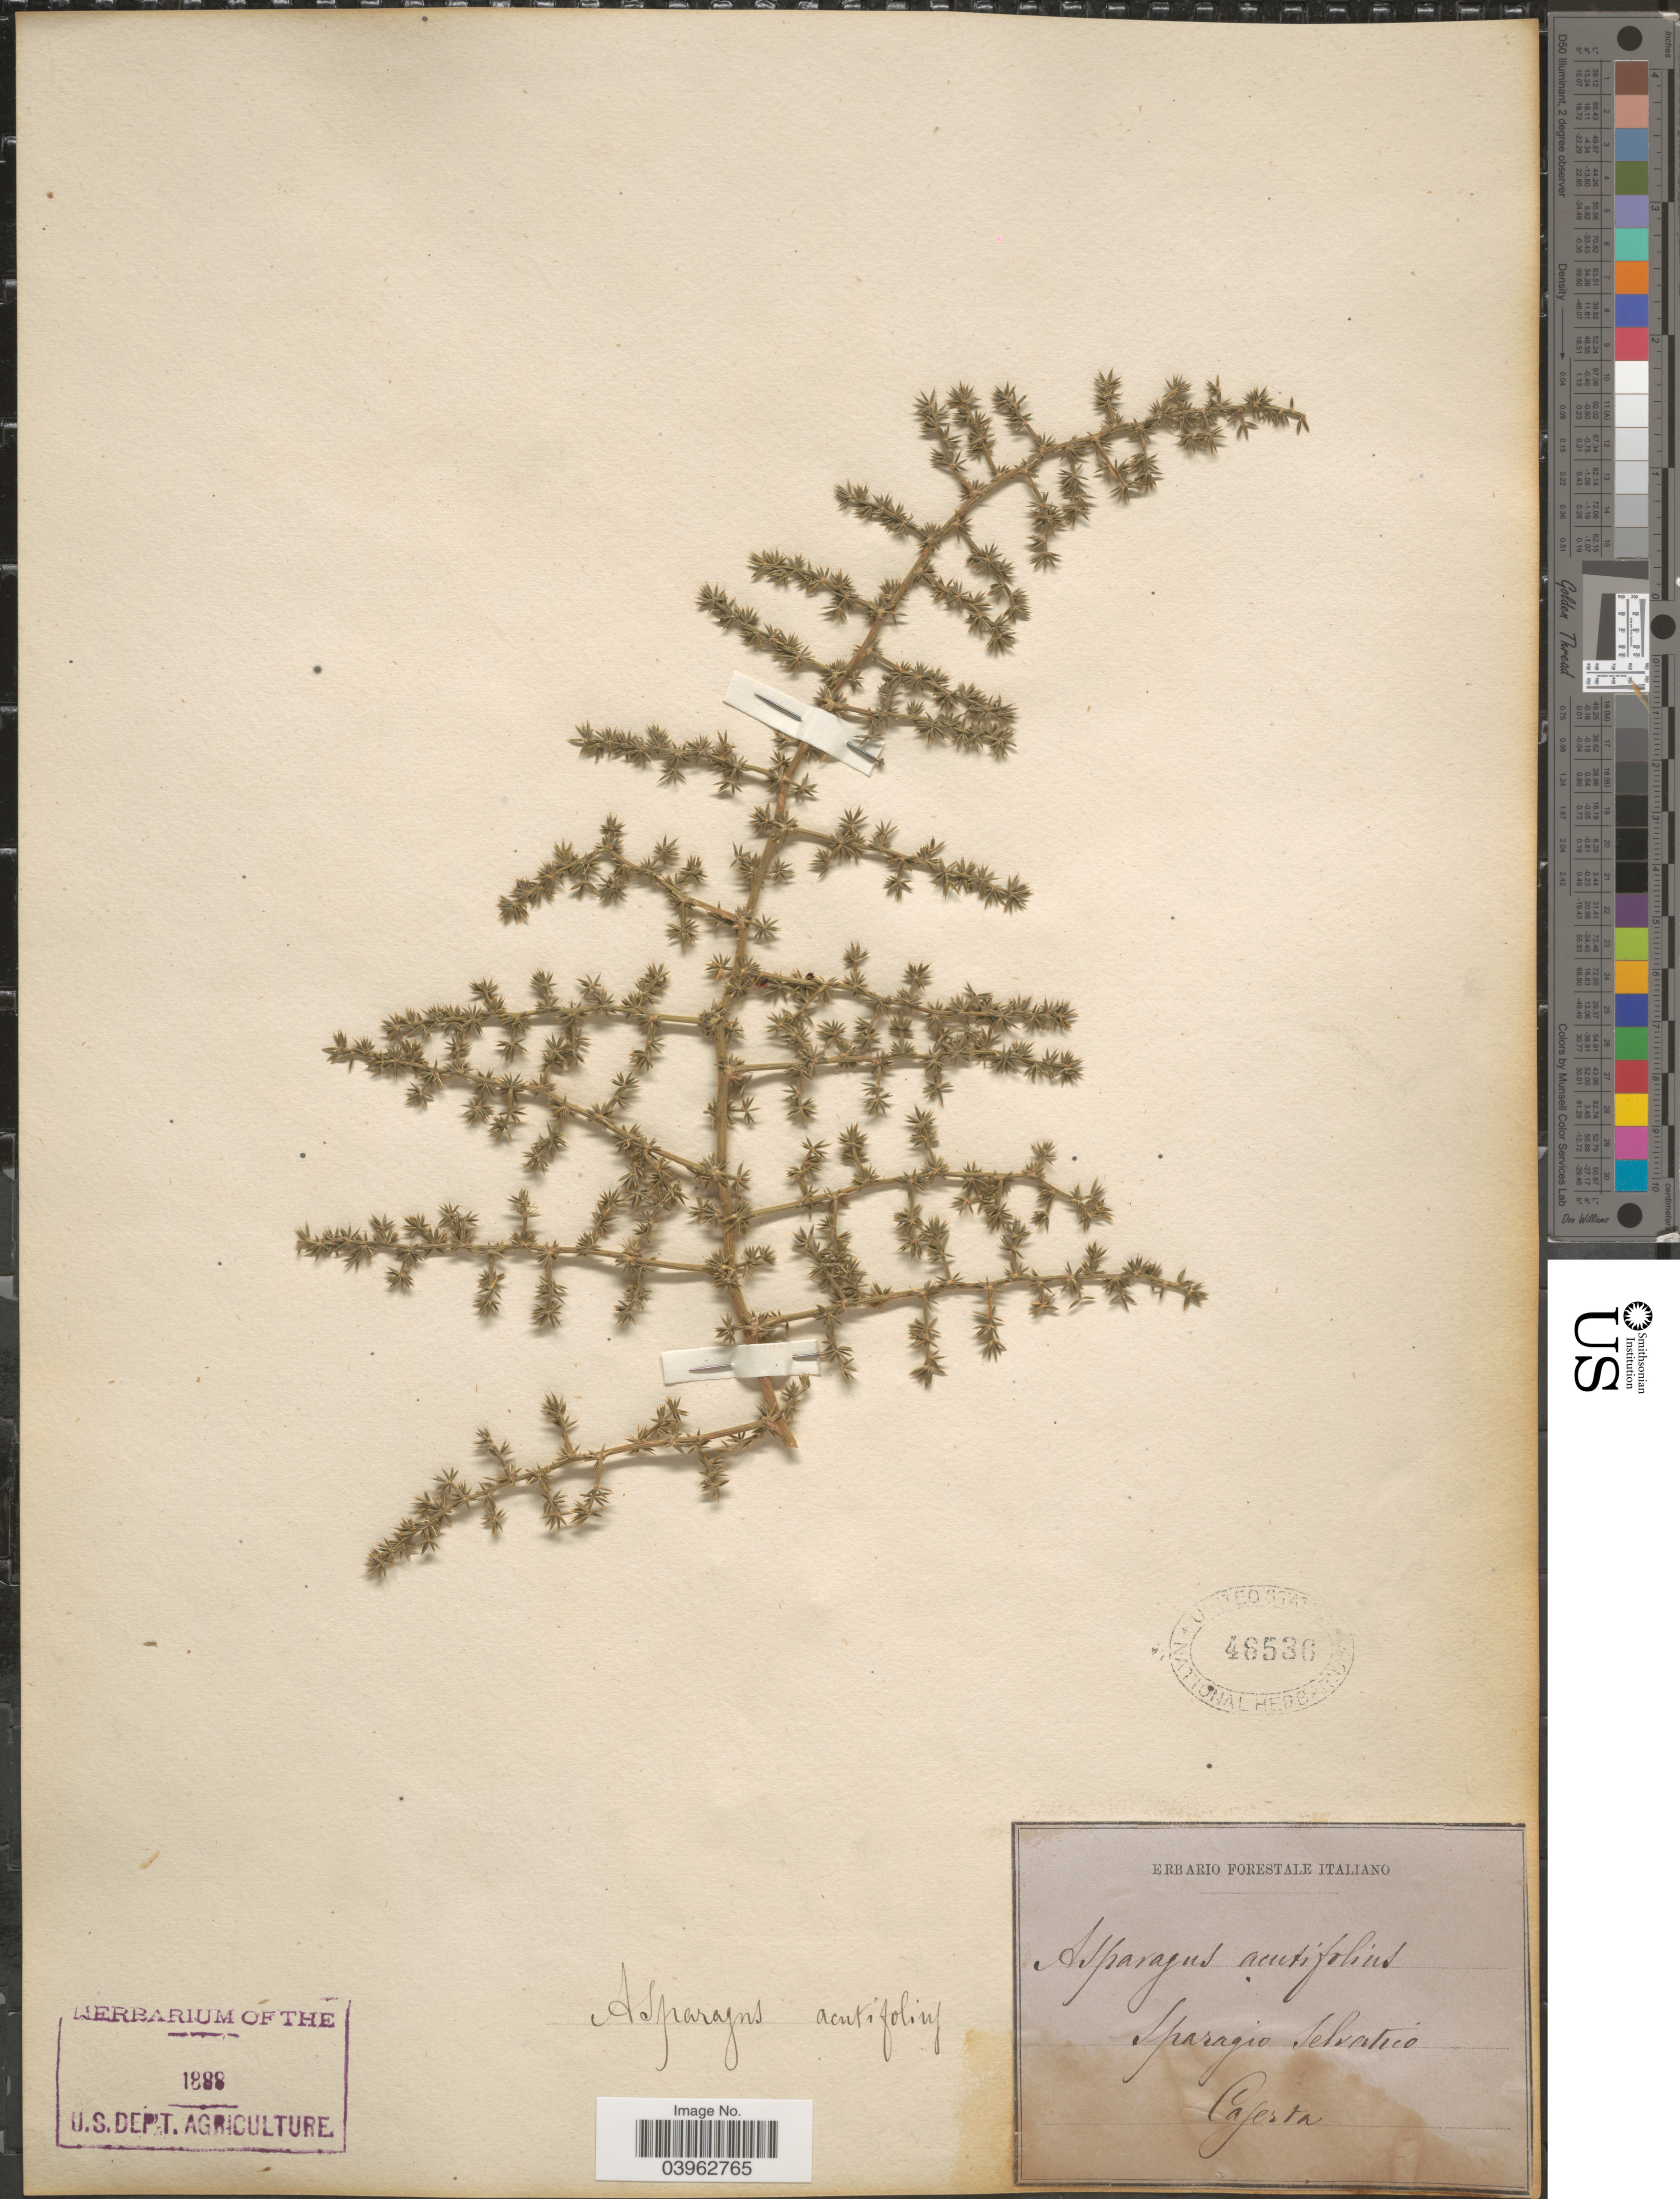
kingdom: Plantae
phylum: Tracheophyta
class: Liliopsida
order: Asparagales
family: Asparagaceae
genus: Asparagus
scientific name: Asparagus acutifolius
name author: L.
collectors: Ex herb. Forestale Italiano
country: Italy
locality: Sparagio Selvatico. Caserta.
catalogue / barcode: US 48536